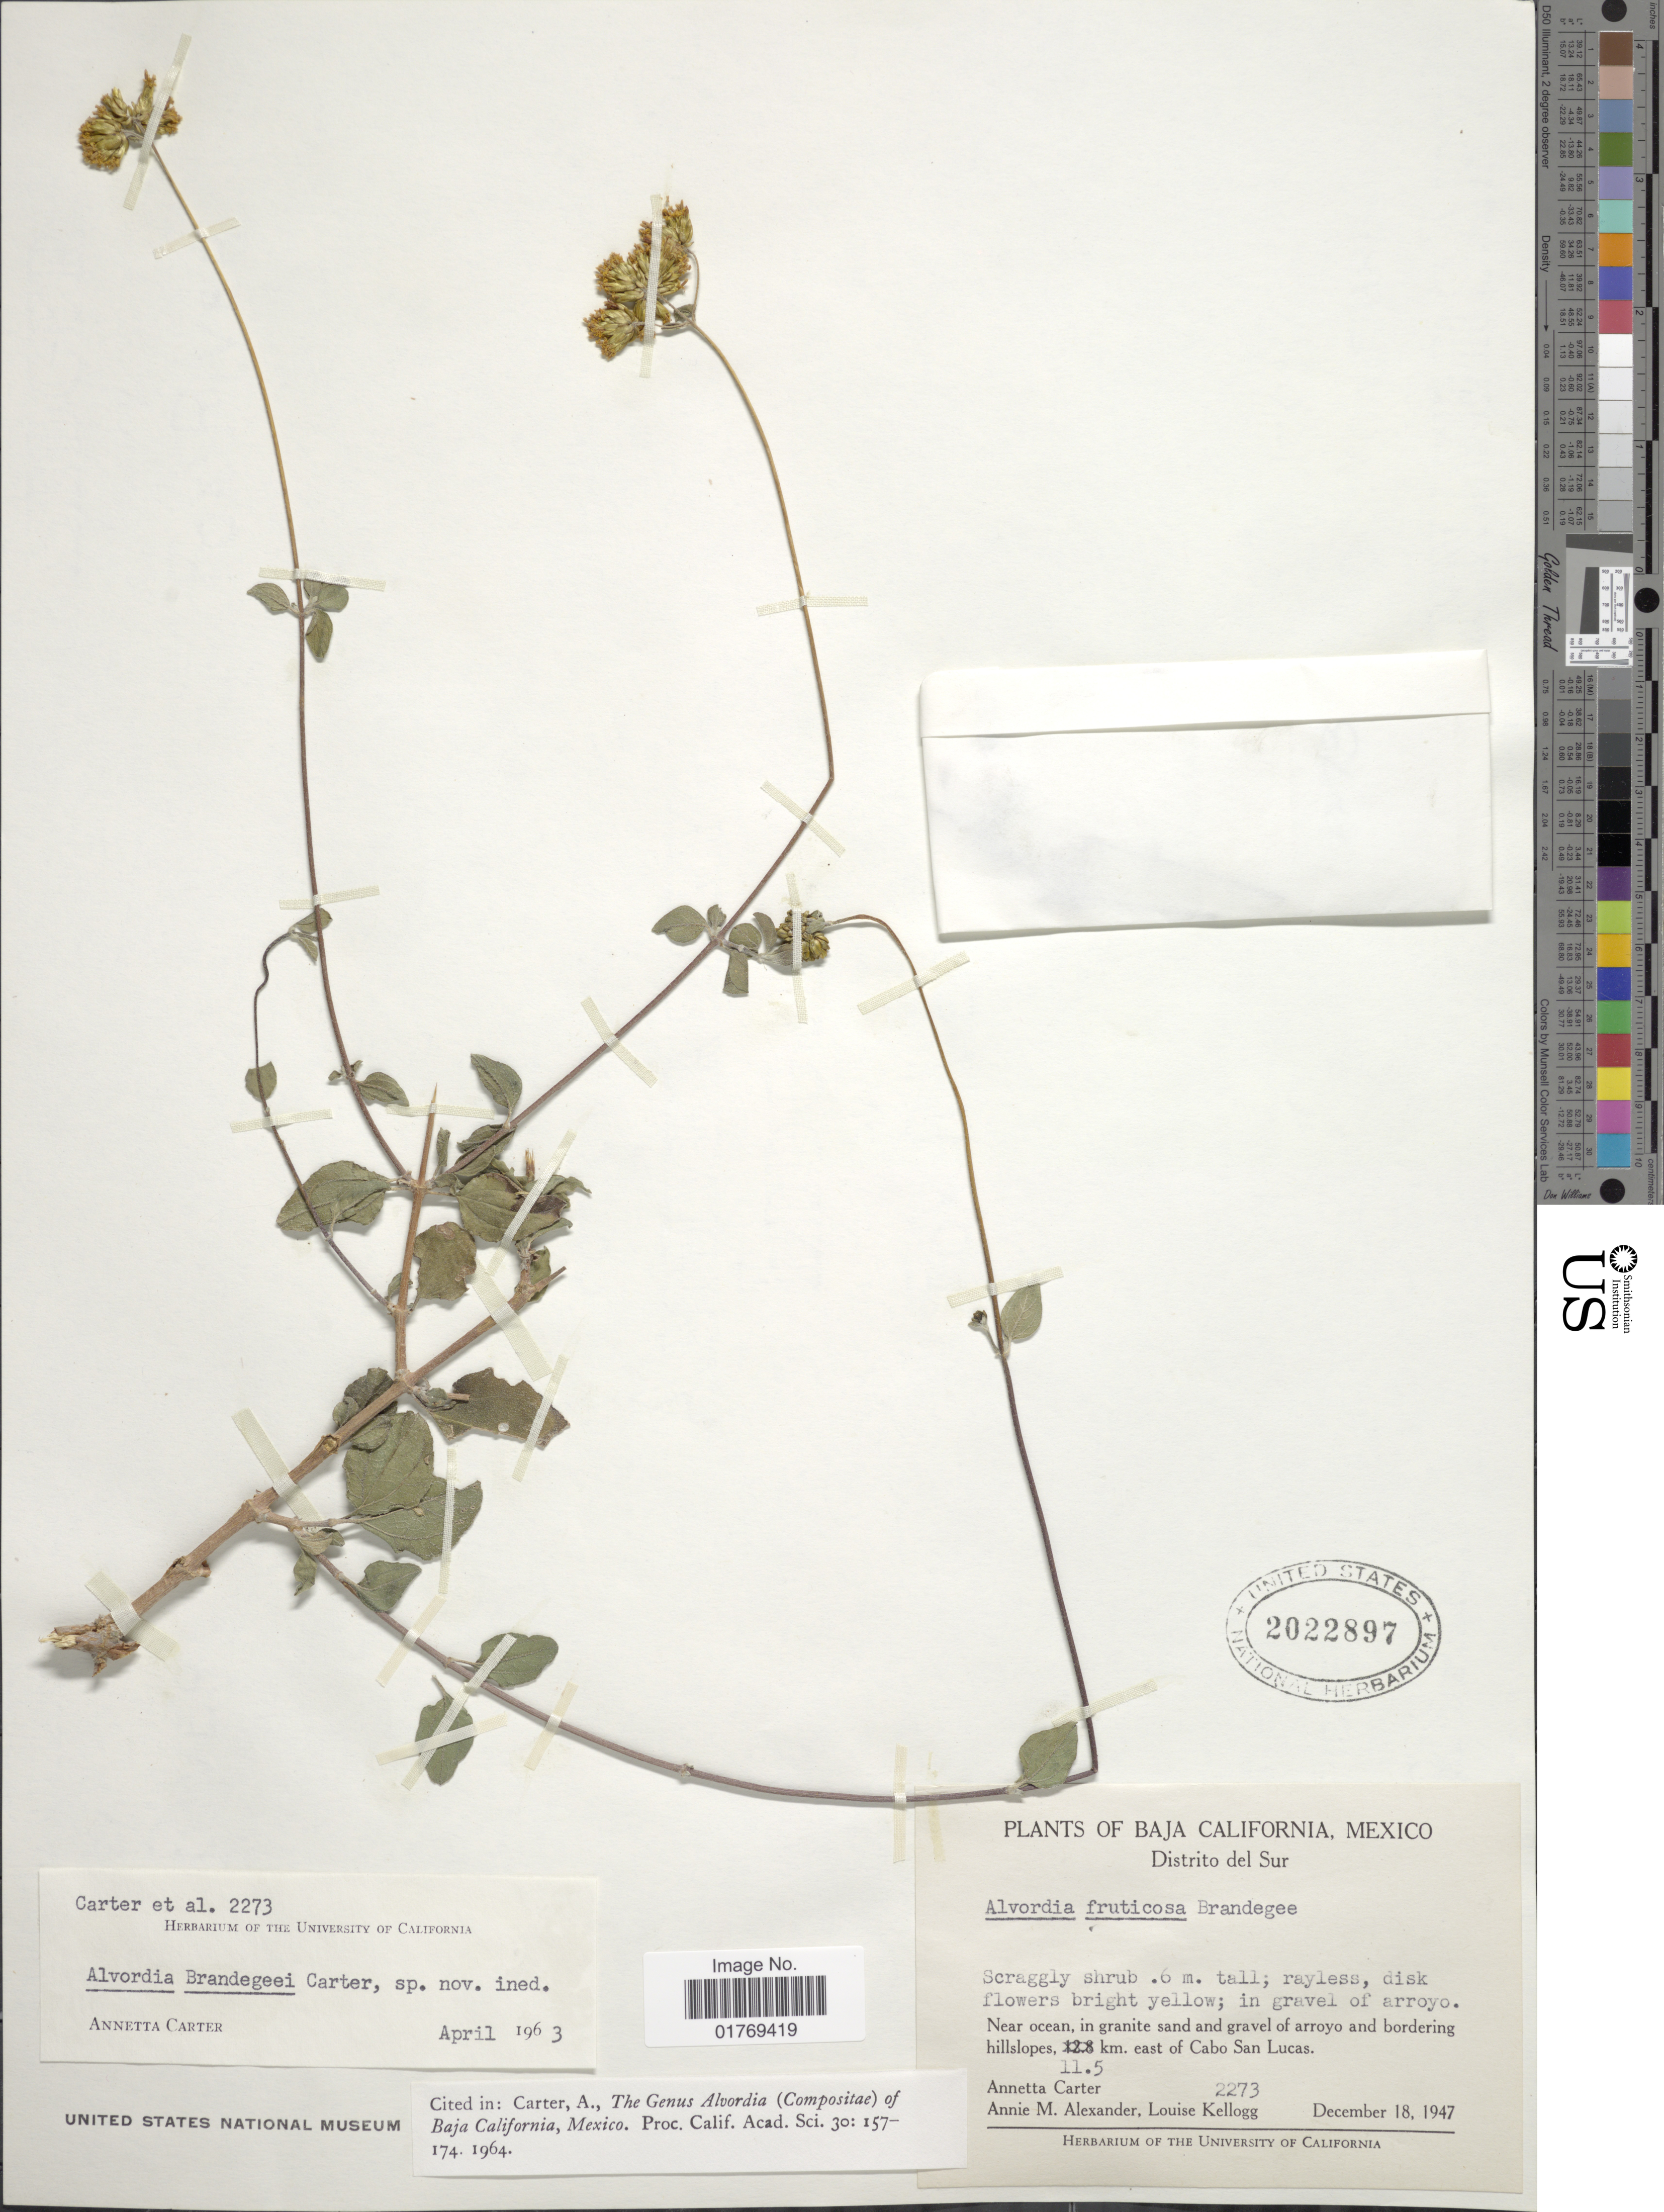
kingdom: Plantae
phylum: Tracheophyta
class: Magnoliopsida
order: Asterales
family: Asteraceae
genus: Alvordia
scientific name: Alvordia brandegeei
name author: A.M. Carter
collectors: A. Carter, A. M. Alexander & L. Kellogg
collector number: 2273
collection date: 1947-12-18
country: Mexico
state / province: Baja California Sur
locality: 11.5 km. east of Cabo San Lucas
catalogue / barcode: US 2022897